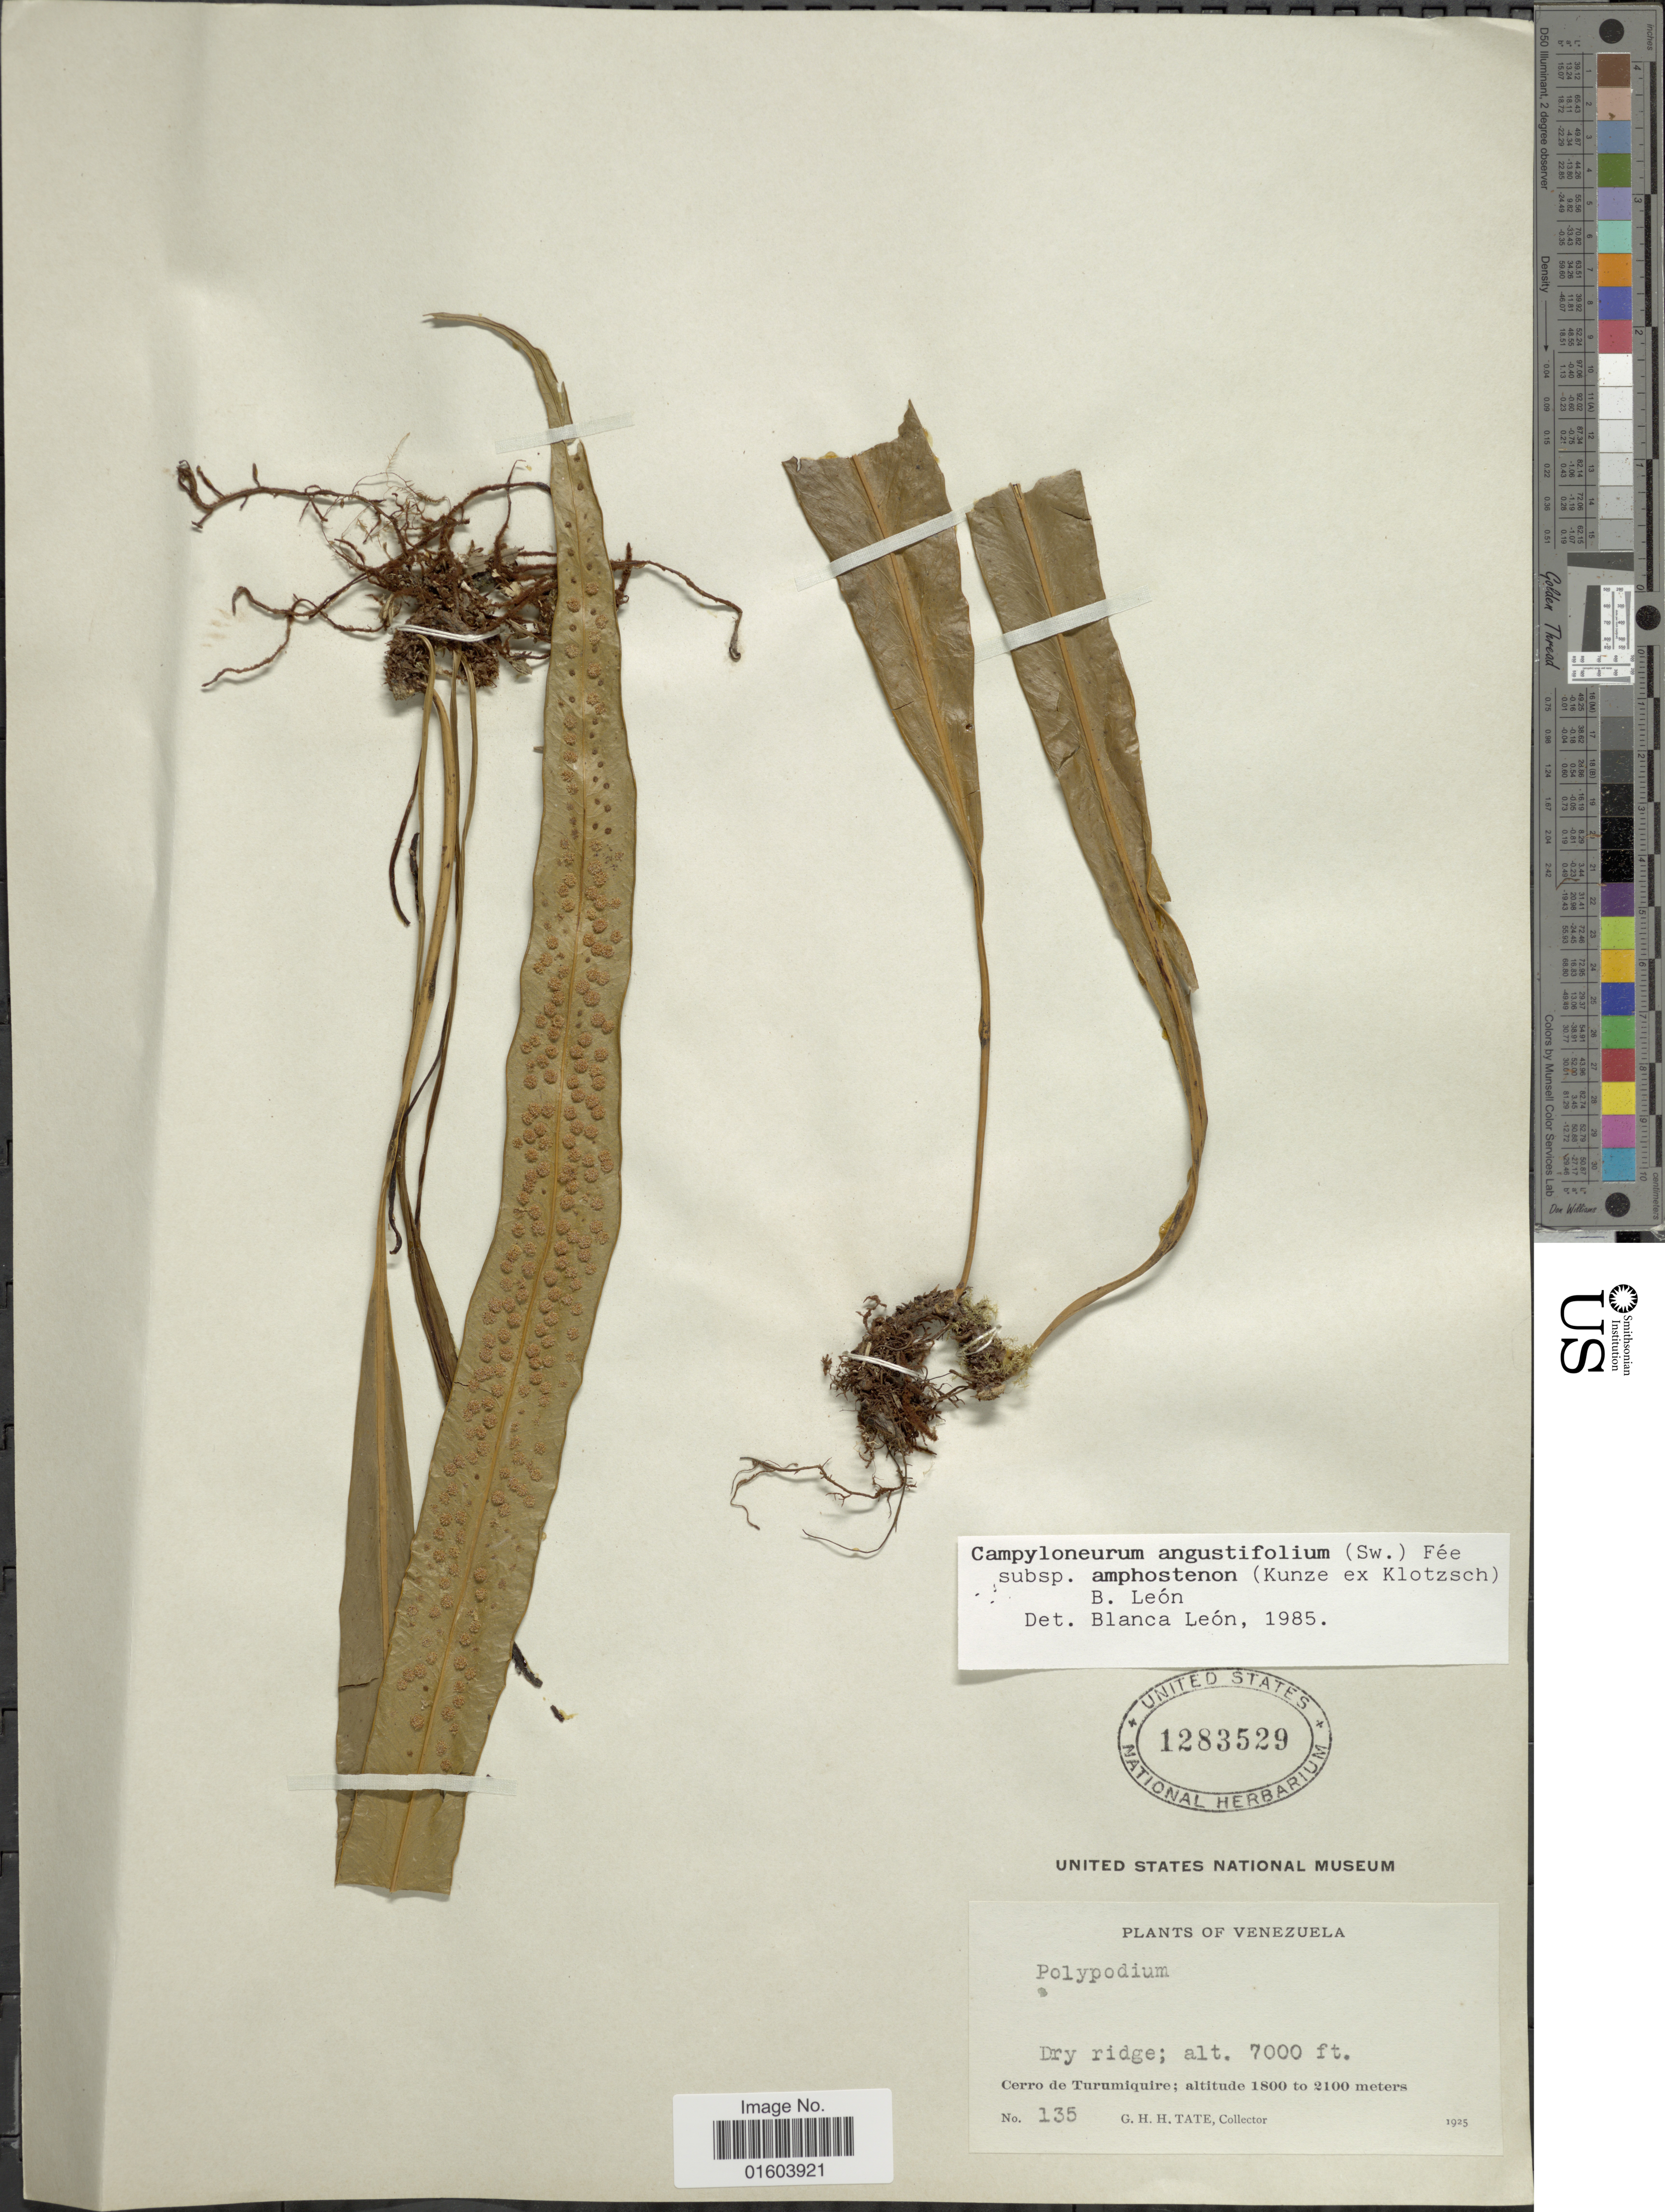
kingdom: Plantae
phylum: Tracheophyta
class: Polypodiopsida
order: Polypodiales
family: Polypodiaceae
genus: Campyloneurum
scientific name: Campyloneurum amphostenon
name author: (Kunze ex Klotzsch) Fée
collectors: G. H. H.Tate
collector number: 135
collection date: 1925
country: Venezuela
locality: Cerro de Turumiquire.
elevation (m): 2134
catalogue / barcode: US 1283529